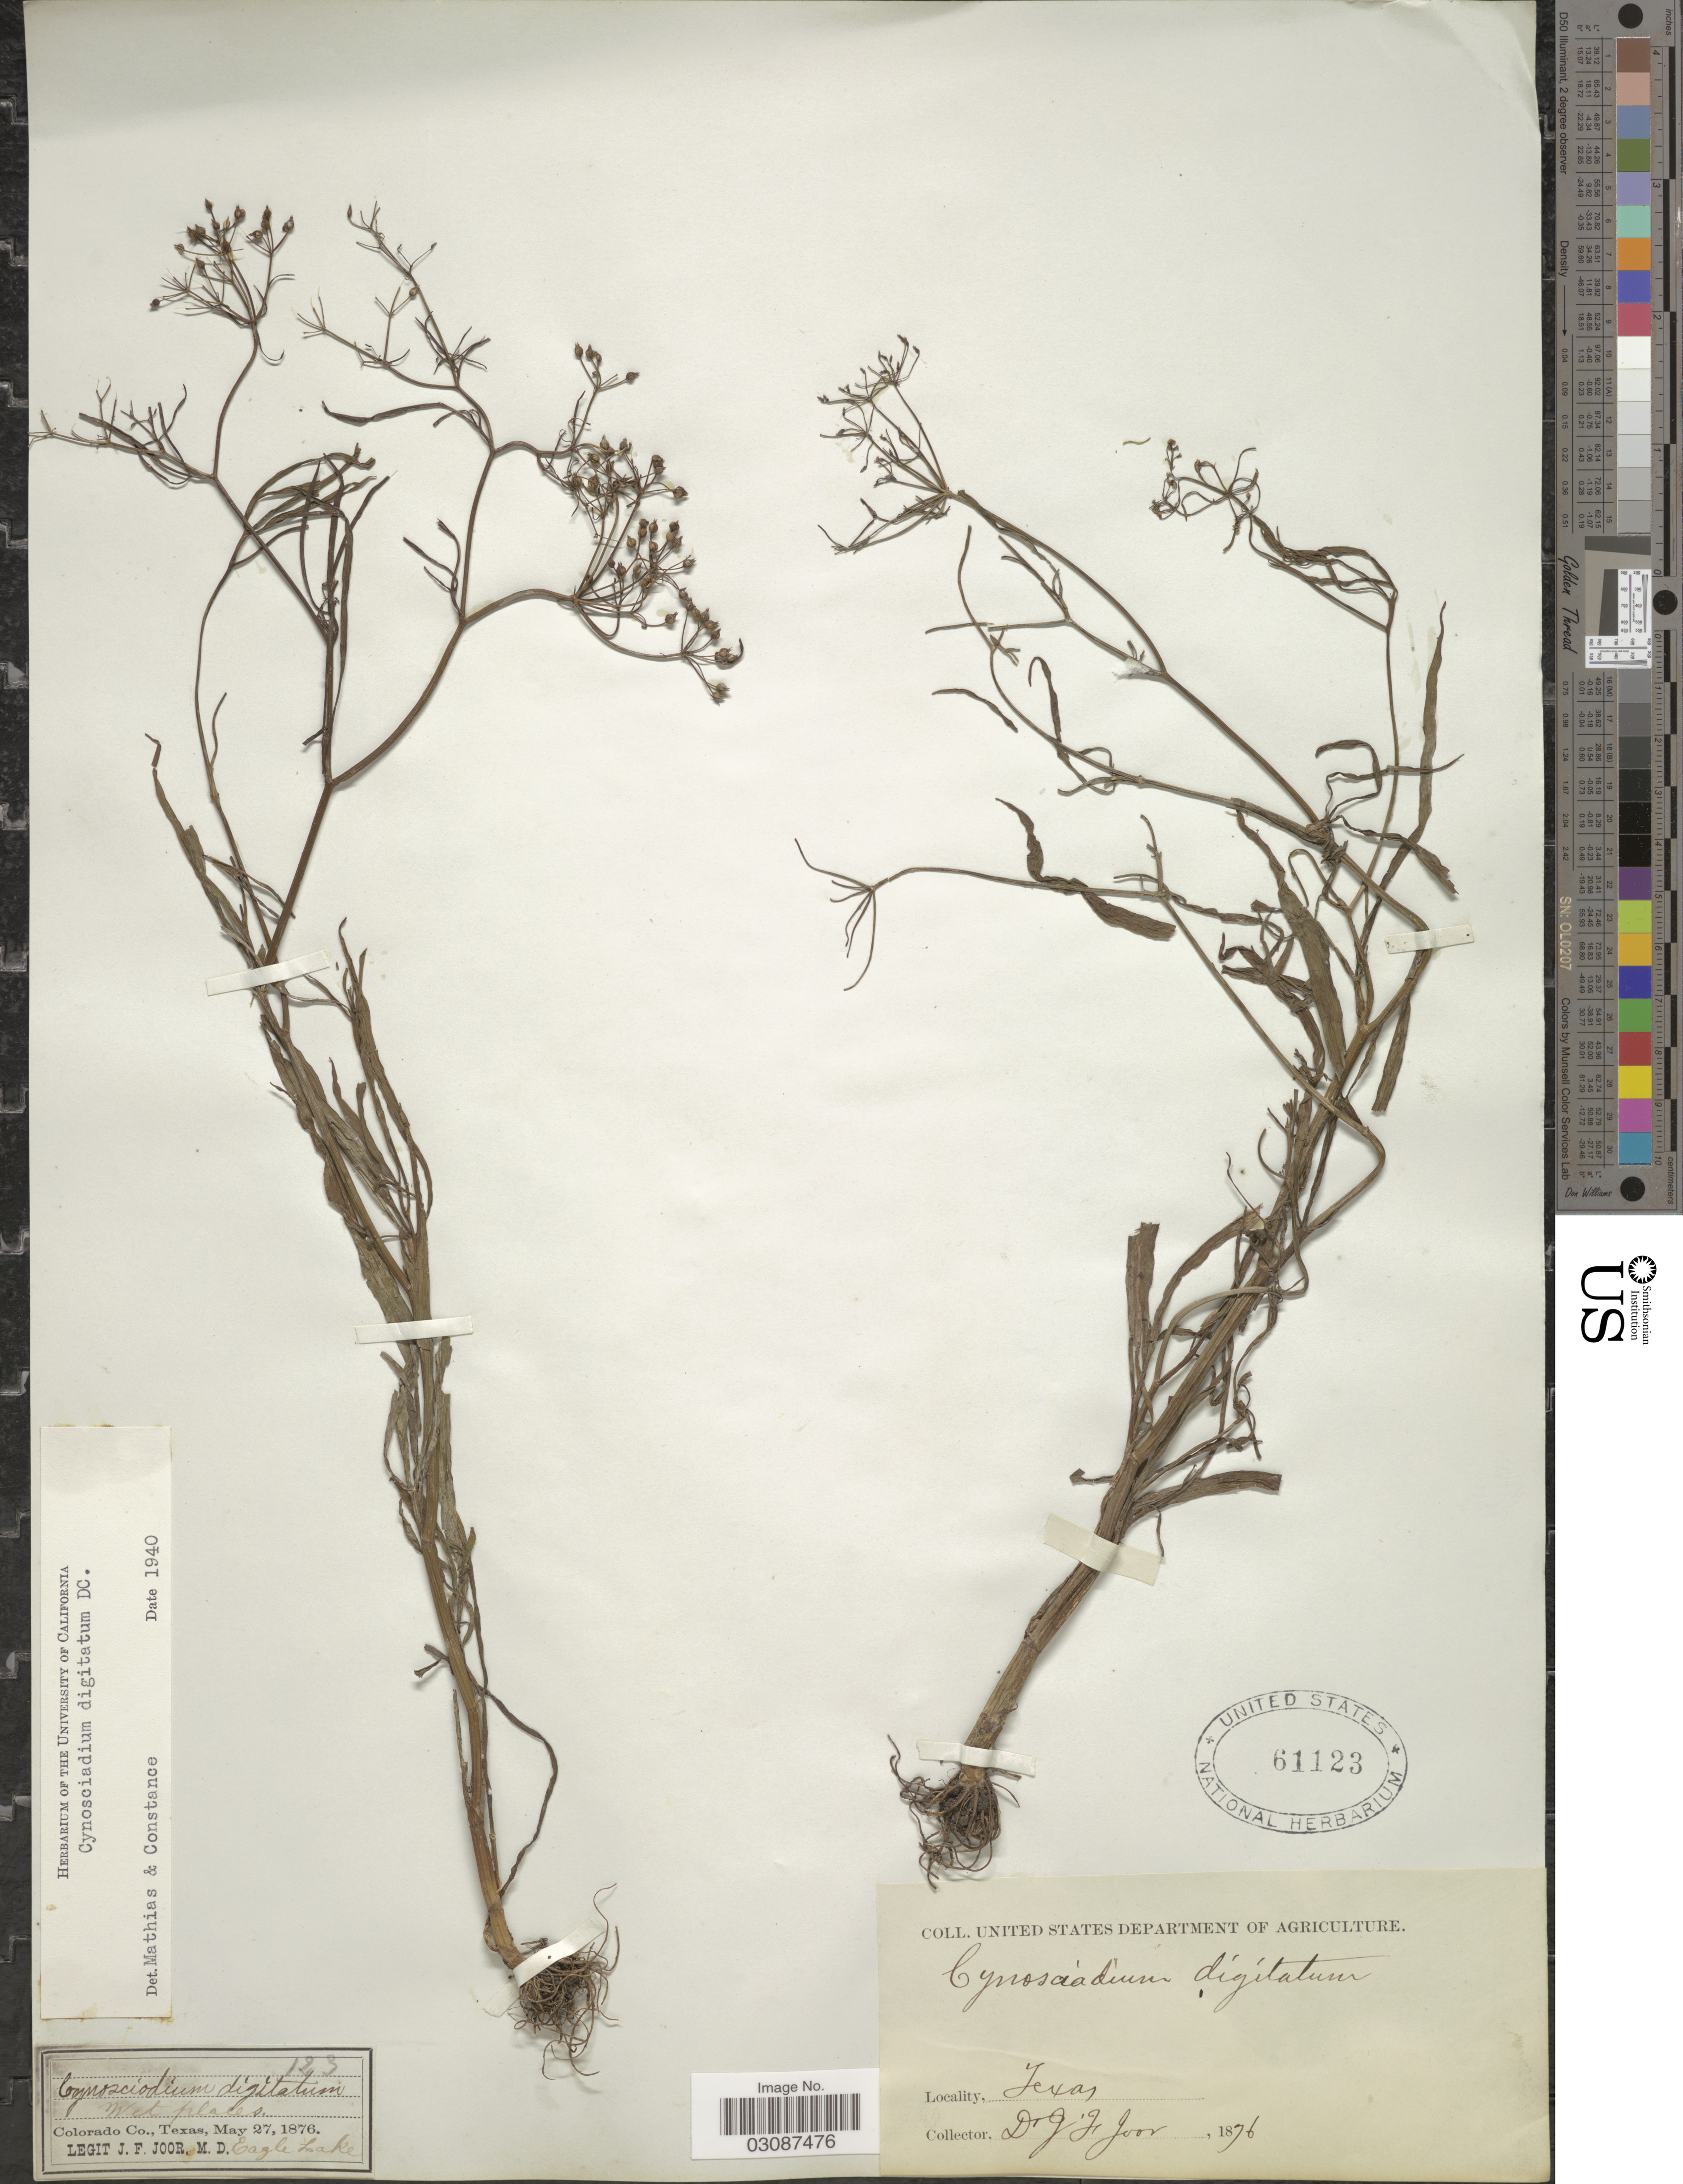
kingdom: Plantae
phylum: Tracheophyta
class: Magnoliopsida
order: Apiales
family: Apiaceae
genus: Cynosciadium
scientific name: Cynosciadium digitatum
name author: DC.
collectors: J. F. Joor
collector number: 123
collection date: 1876-05-27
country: United States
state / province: Texas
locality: Colorado Co. Eagle Lake.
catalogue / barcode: US 61123